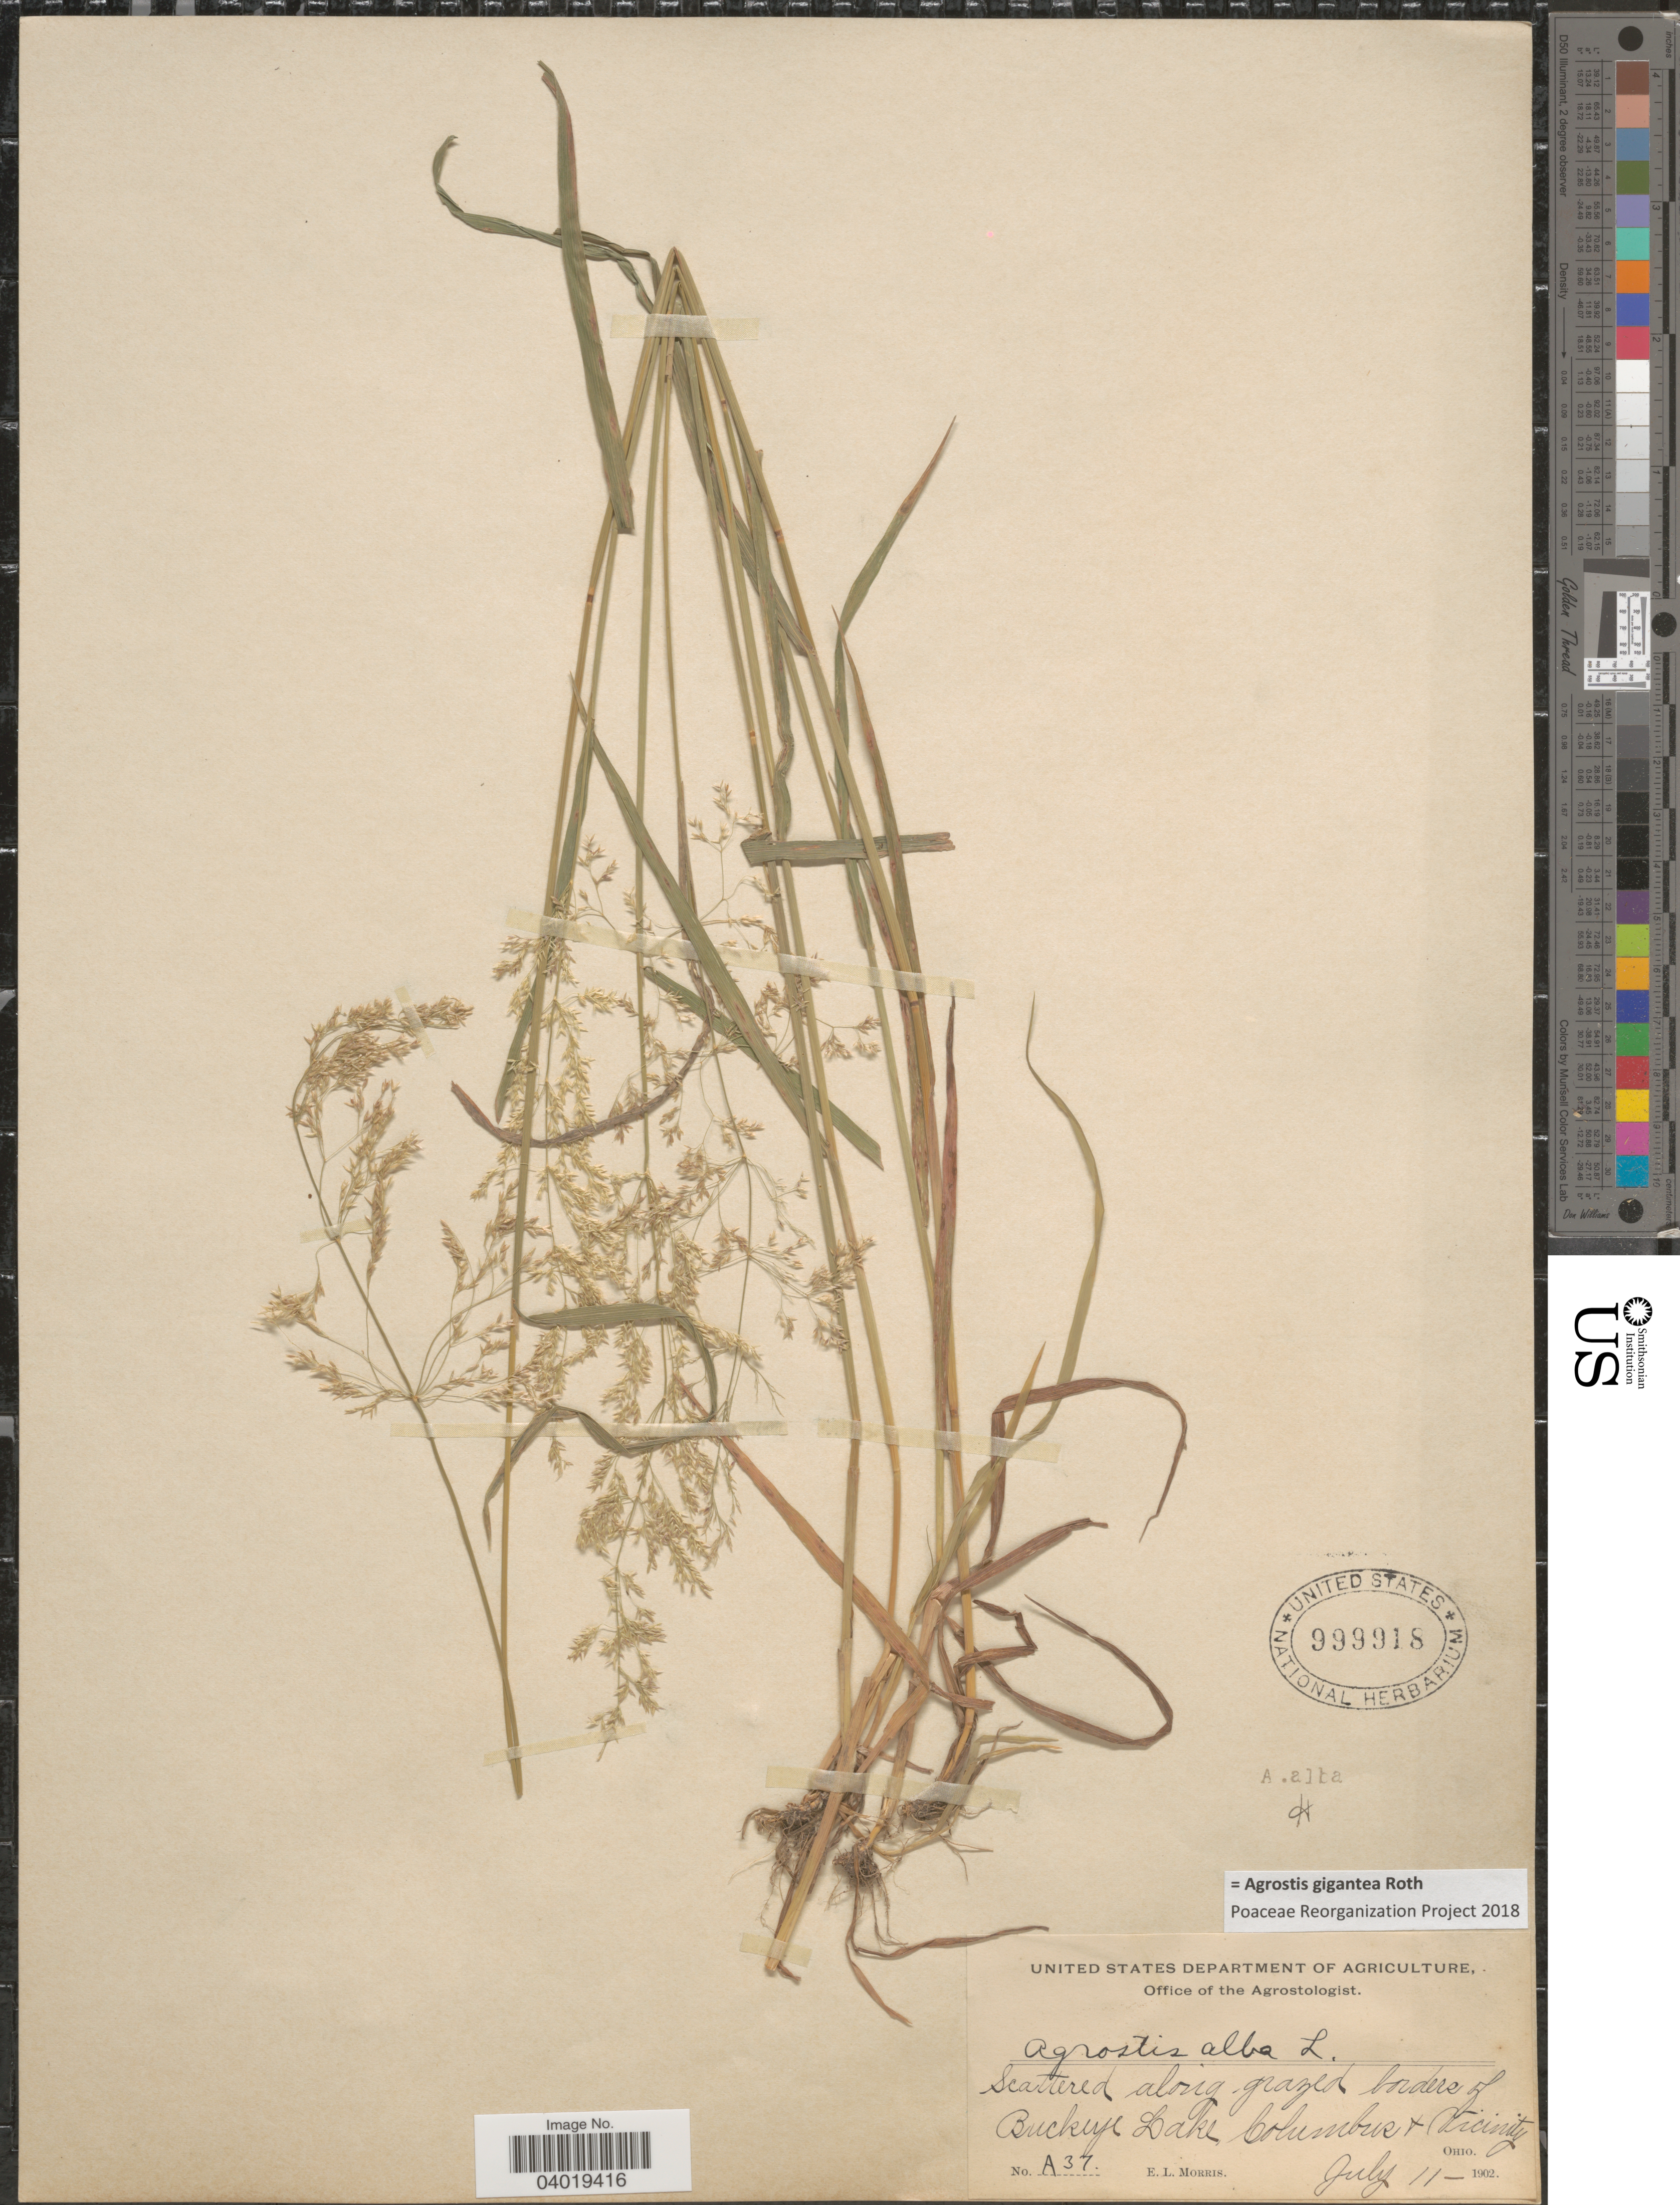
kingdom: Plantae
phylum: Tracheophyta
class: Liliopsida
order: Poales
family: Poaceae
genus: Agrostis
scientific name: Agrostis gigantea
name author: Roth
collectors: E. Morris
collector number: A37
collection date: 1902-07-11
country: United States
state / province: Ohio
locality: Scattered along grazed borders of Buckeye Lake, Columbus & vicinity.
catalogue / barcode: US 999918